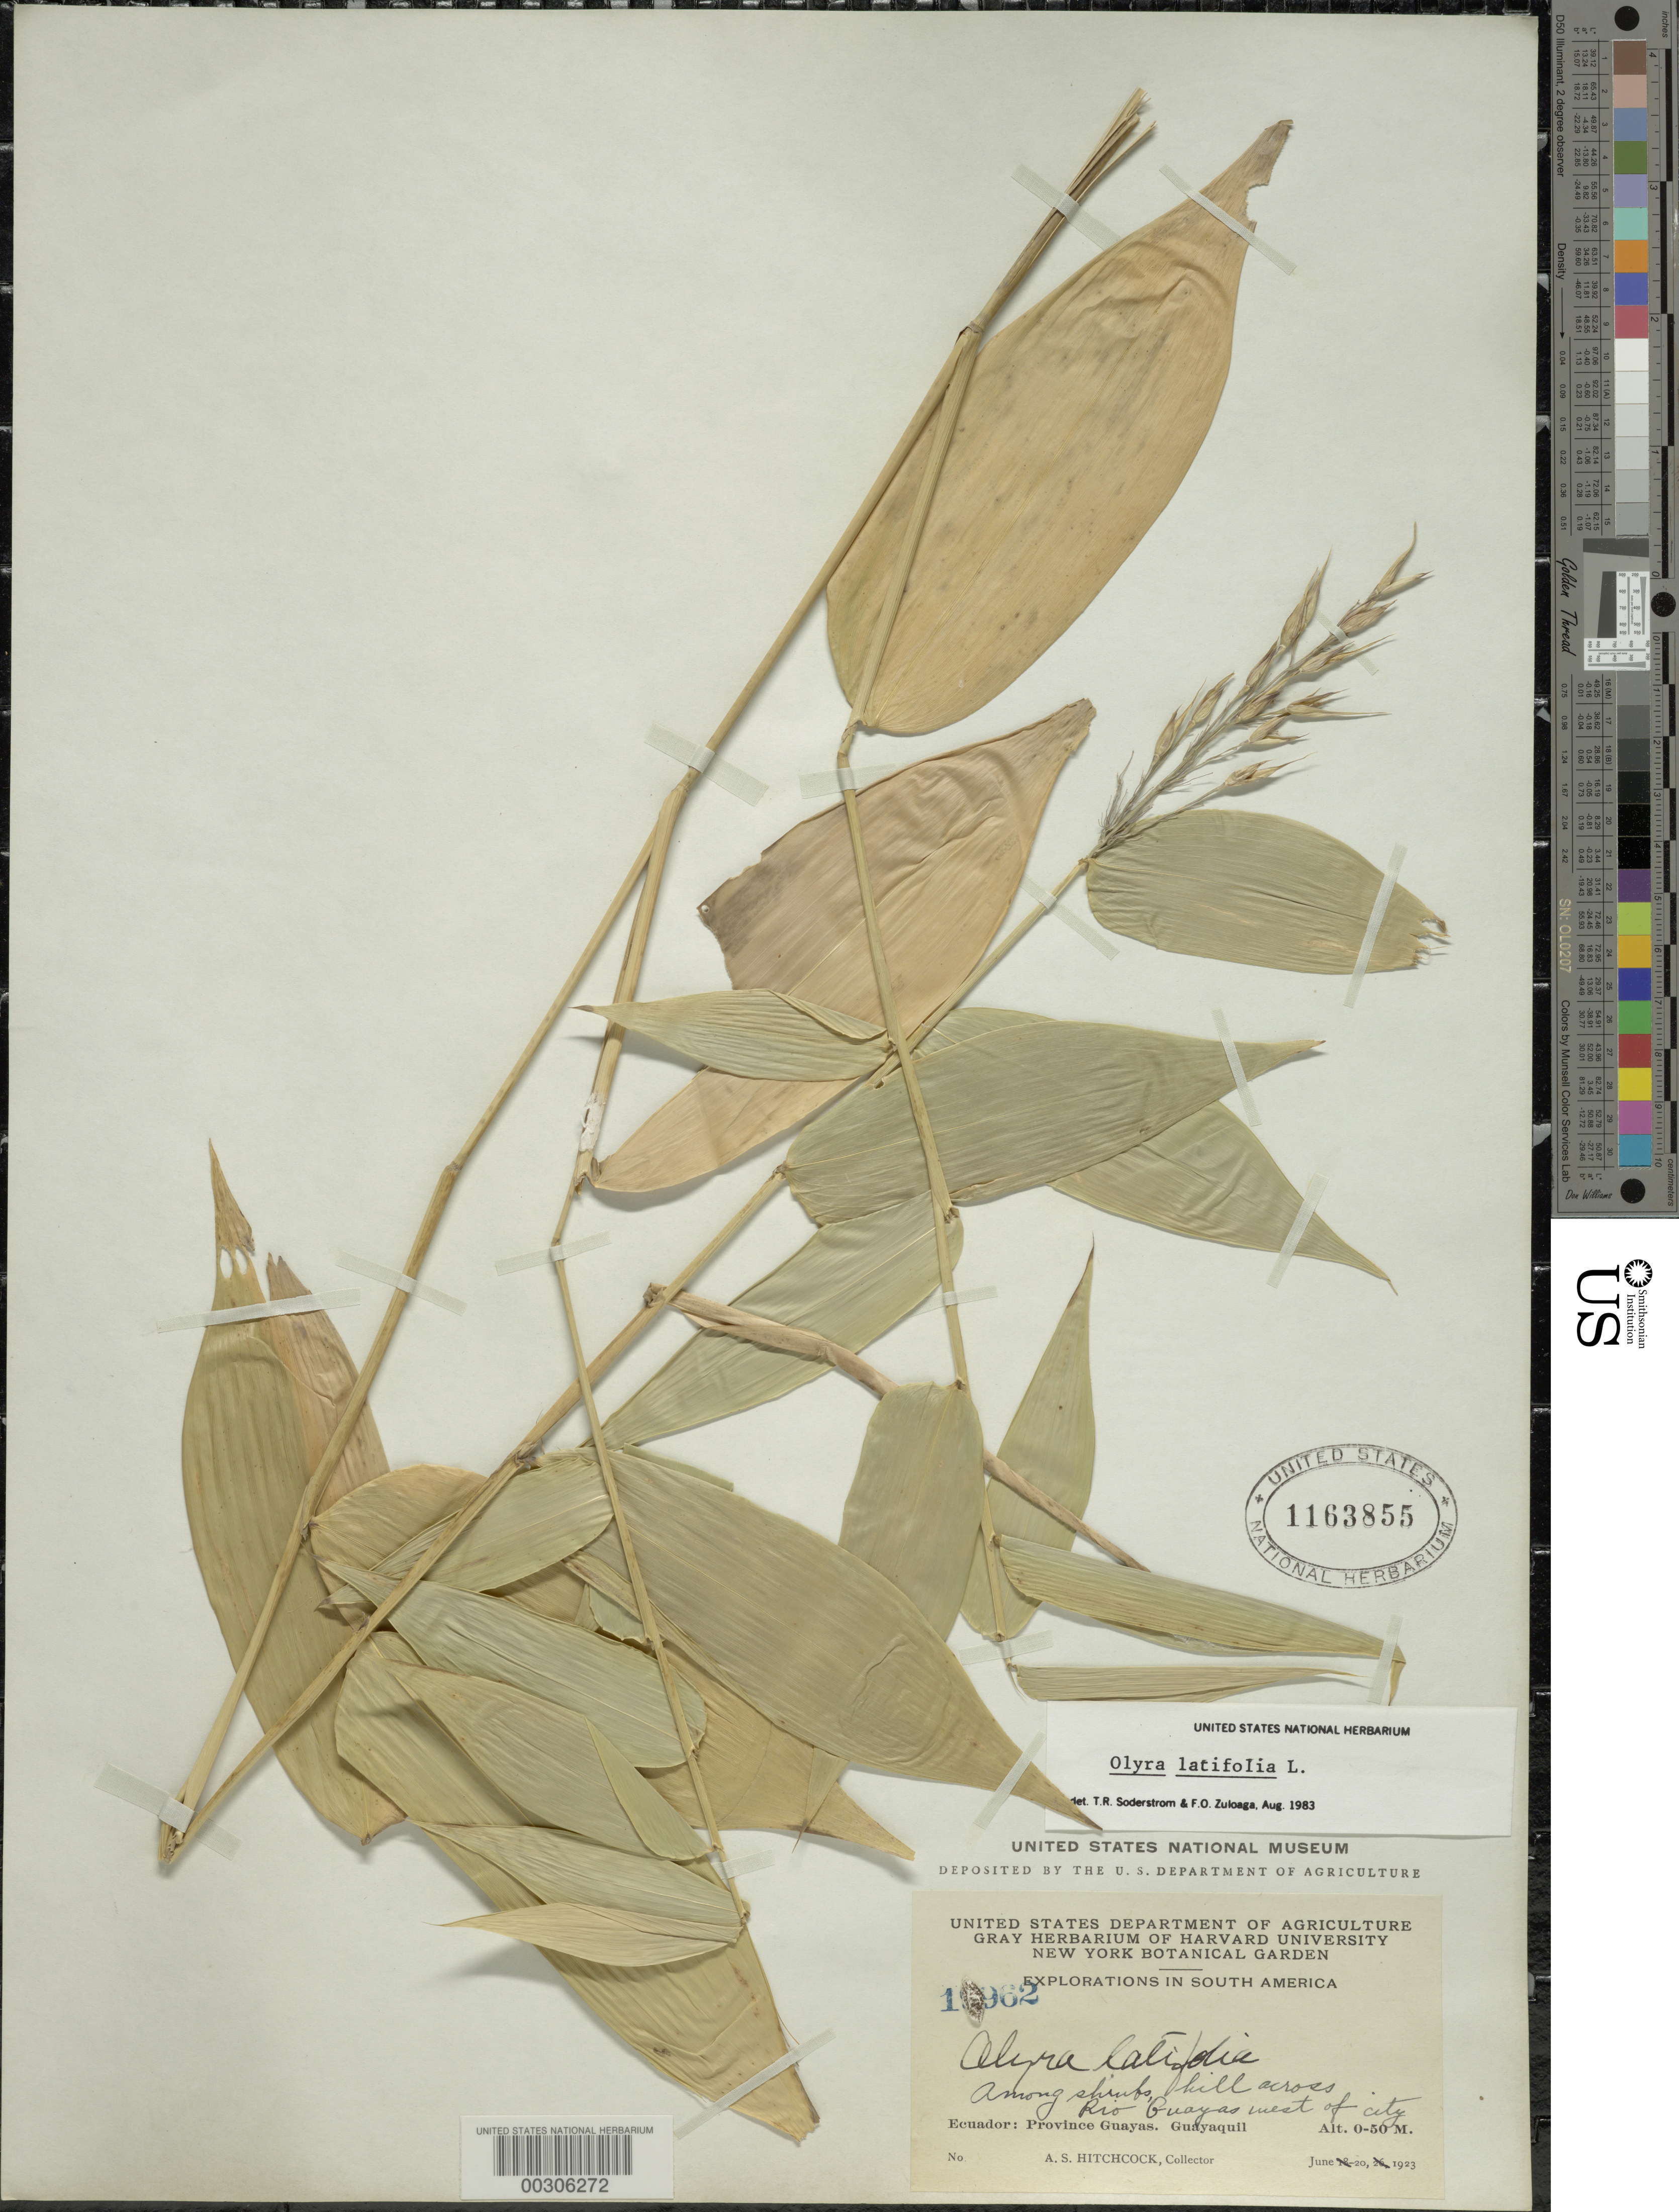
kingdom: Plantae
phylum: Tracheophyta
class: Liliopsida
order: Poales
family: Poaceae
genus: Olyra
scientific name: Olyra latifolia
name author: L.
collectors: A. S. Hitchcock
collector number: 19962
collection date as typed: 20 Jun 1923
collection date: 1923-06-20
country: Ecuador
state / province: Guayas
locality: Guayaquil, Haciendo Bonchna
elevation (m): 0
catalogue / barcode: US 1163855